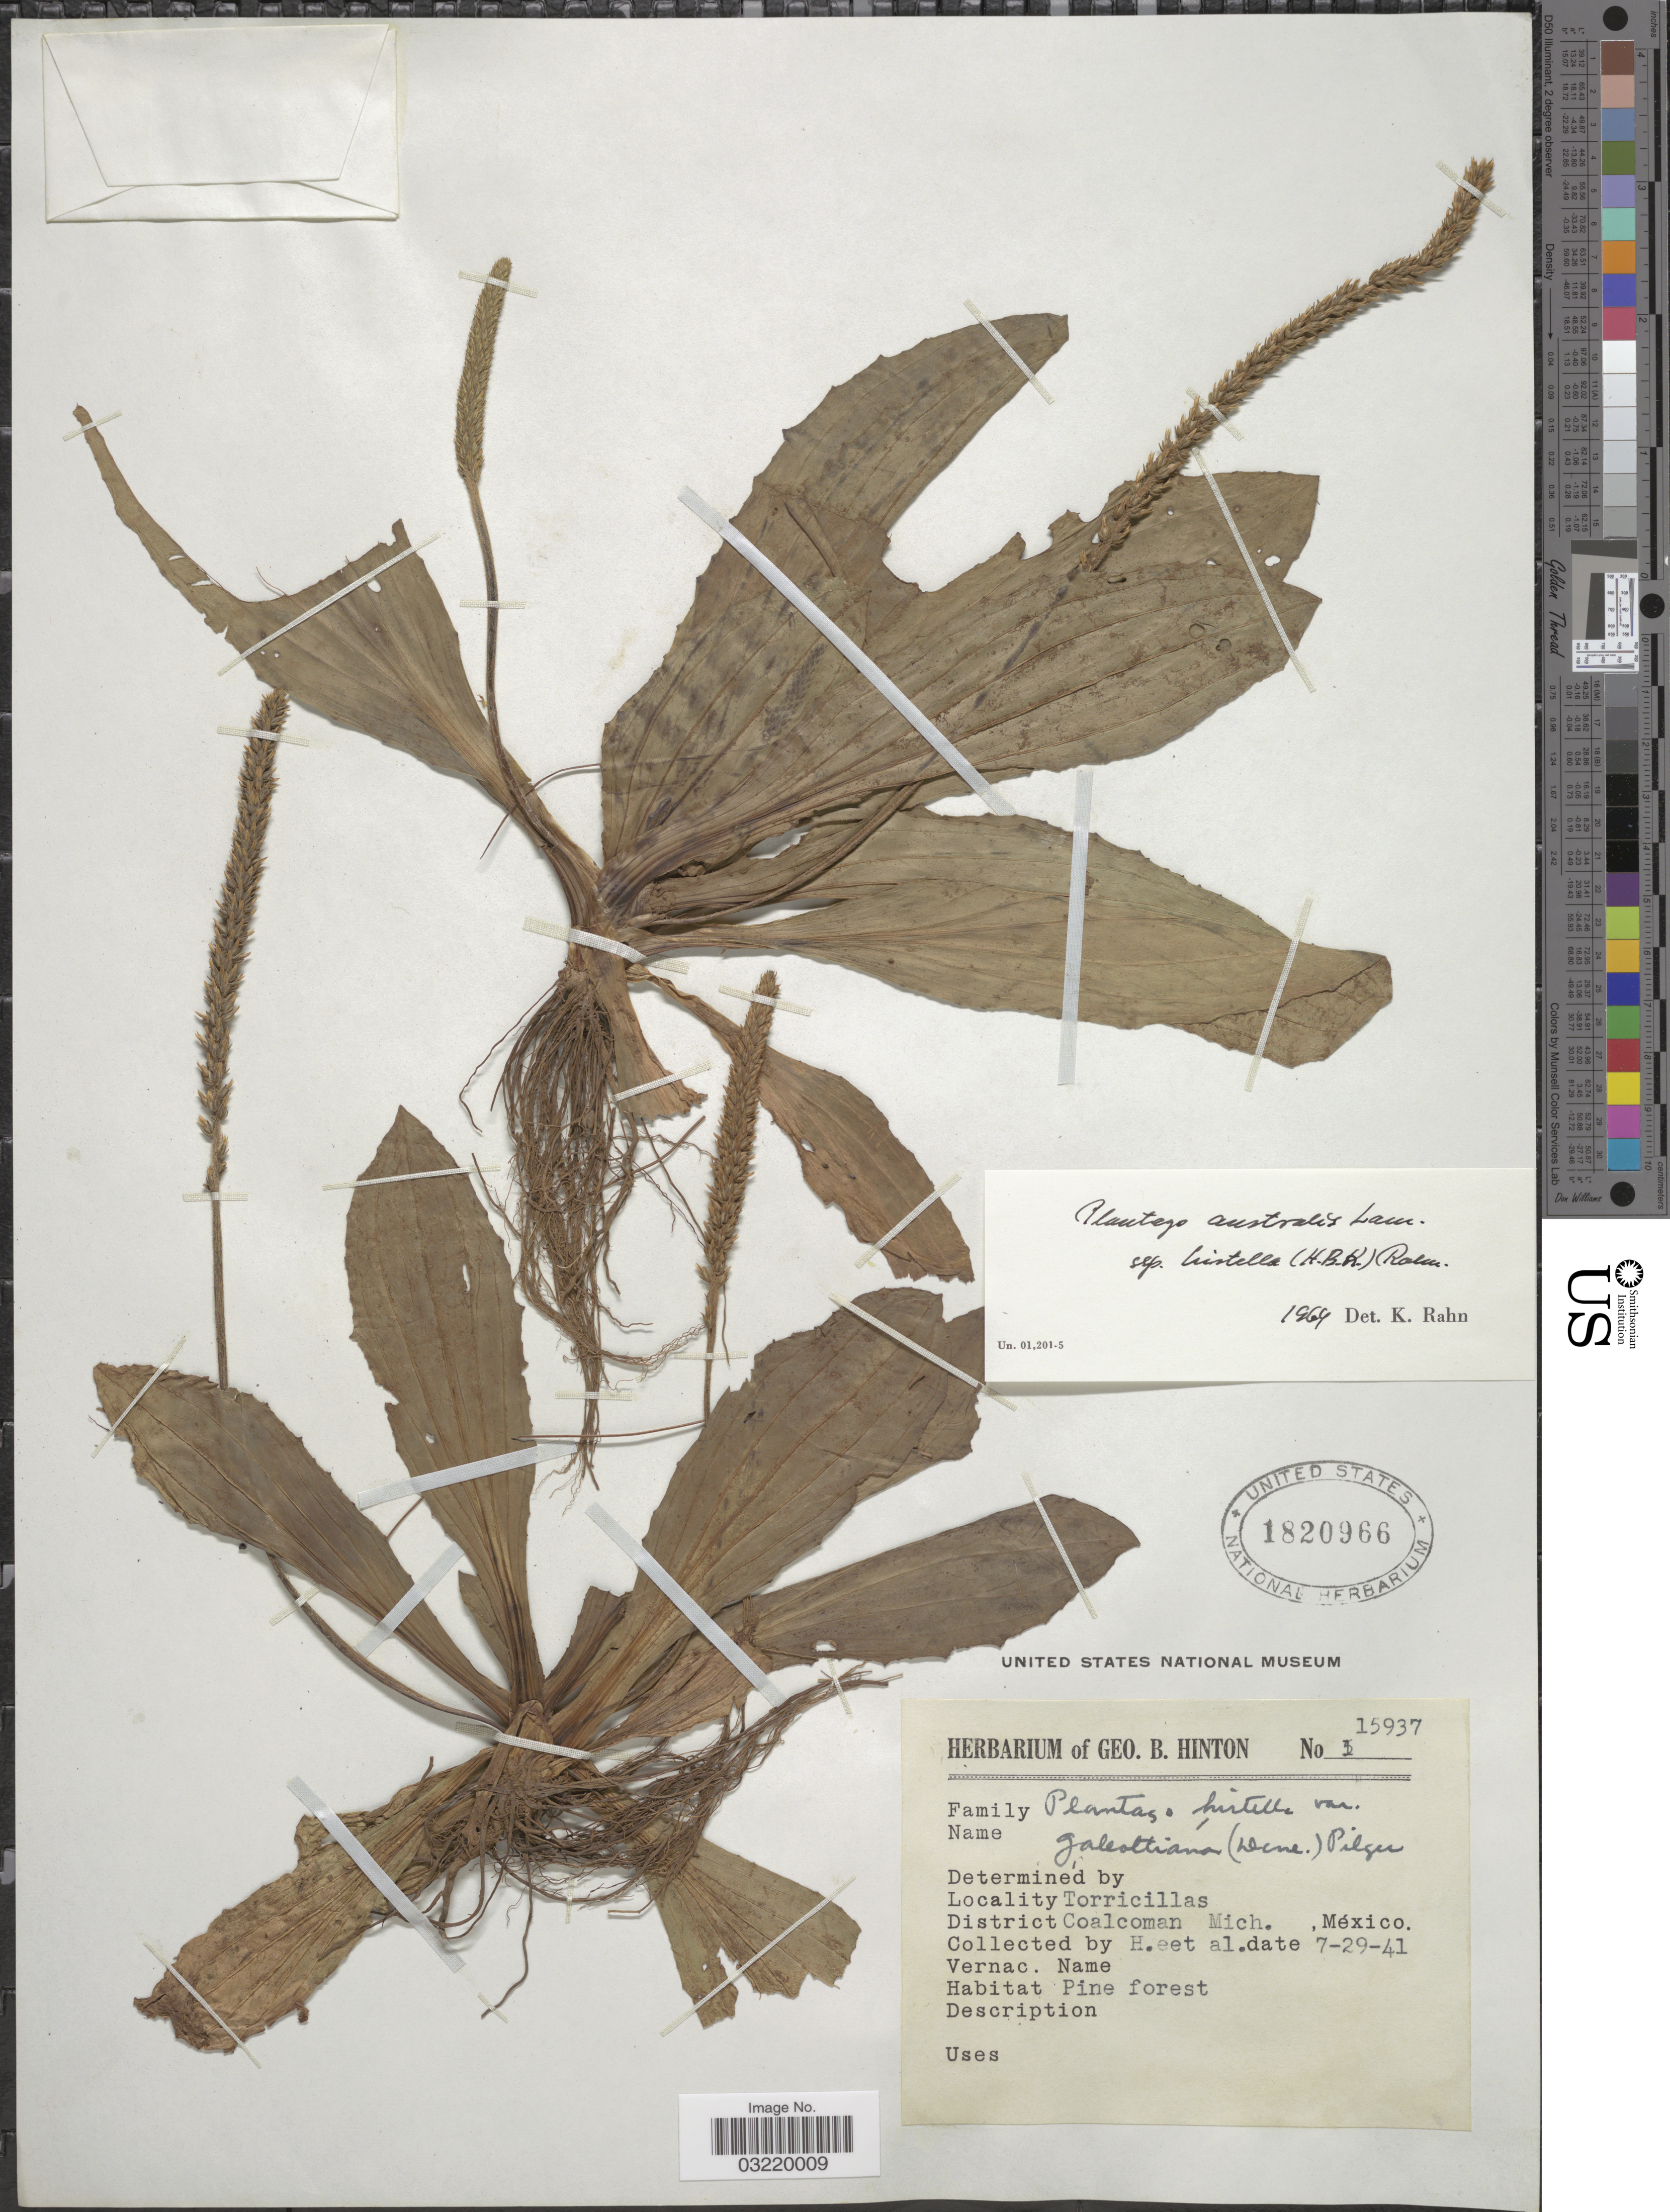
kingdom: Plantae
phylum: Tracheophyta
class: Magnoliopsida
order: Lamiales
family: Plantaginaceae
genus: Plantago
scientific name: Plantago australis subsp. hirtella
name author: (Kunth) Rahn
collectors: G. B. Hinton & et al.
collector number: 15937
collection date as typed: Transcribed d/m/y: 29/7/41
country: Mexico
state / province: Michoacán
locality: Torricillas. District Coalcoman Mich.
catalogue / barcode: US 1820966